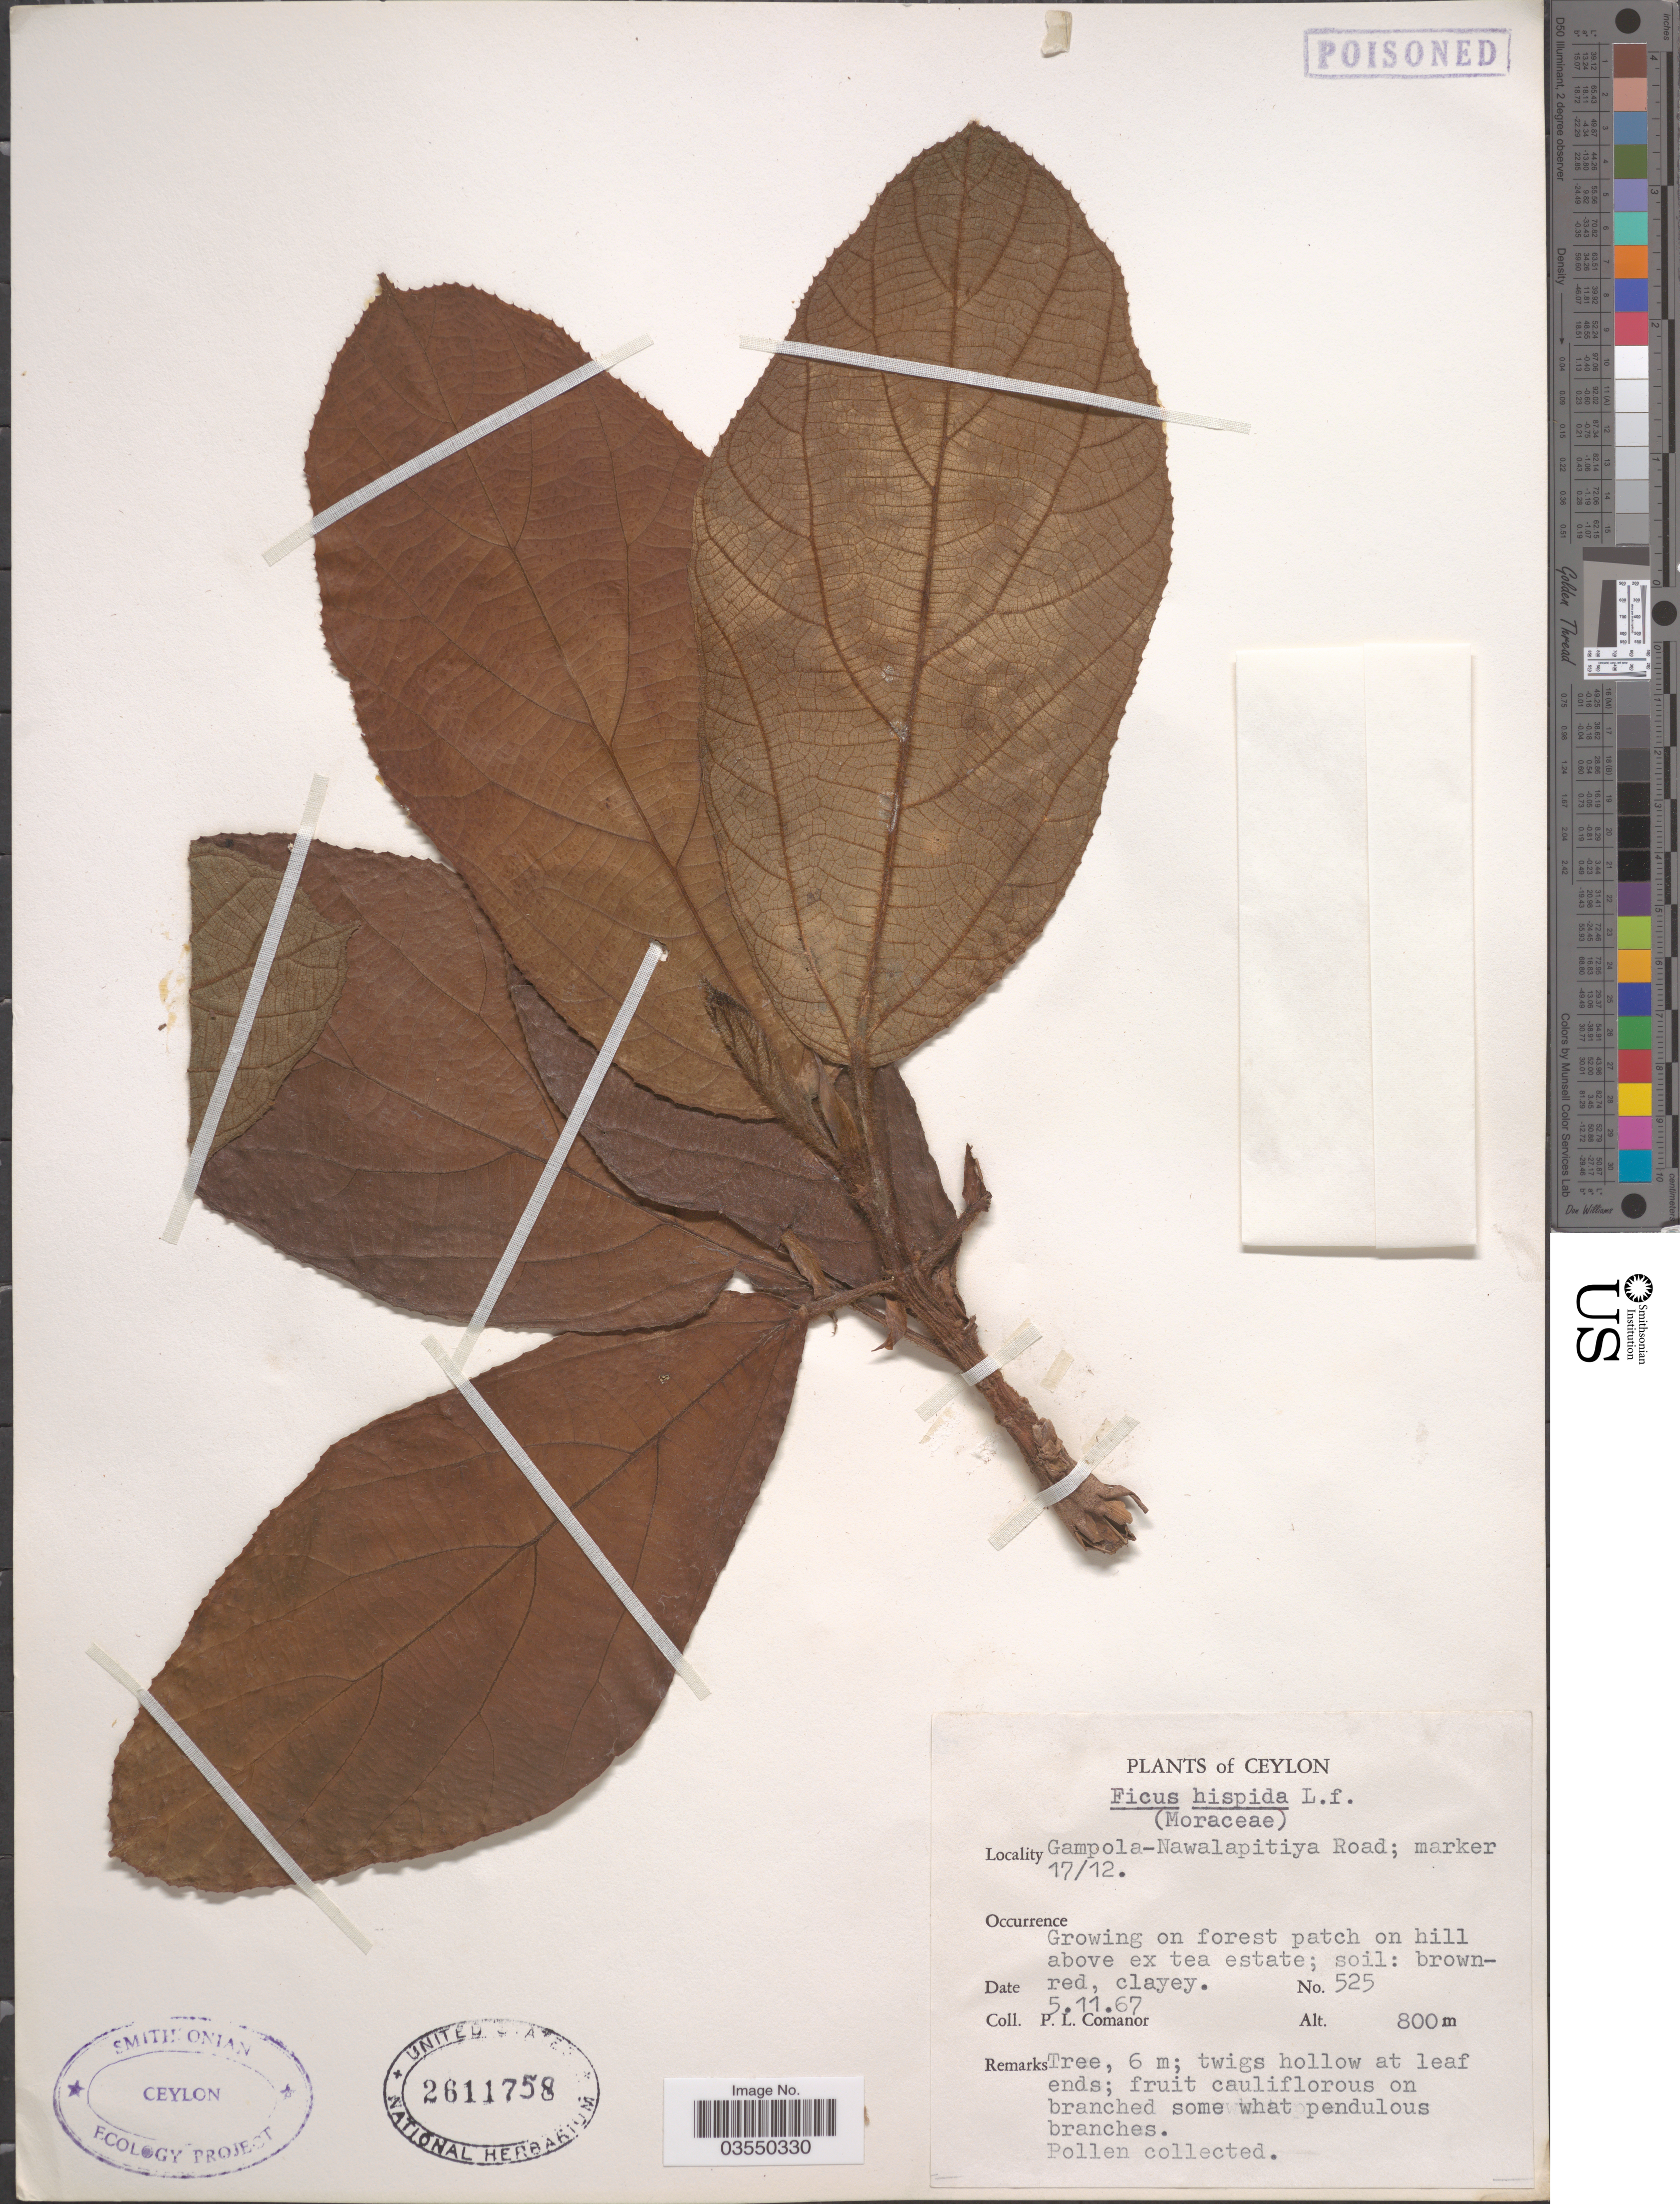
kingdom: Plantae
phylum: Tracheophyta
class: Magnoliopsida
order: Rosales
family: Moraceae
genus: Ficus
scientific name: Ficus hispida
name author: L. f.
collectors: P. Comanor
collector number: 525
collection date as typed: Transcribed d/m/y: 5/11/67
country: Sri Lanka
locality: Ceylon. Gampola-Nawalapitiya Road; marker 17/12.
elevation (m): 800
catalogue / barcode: US 2611758